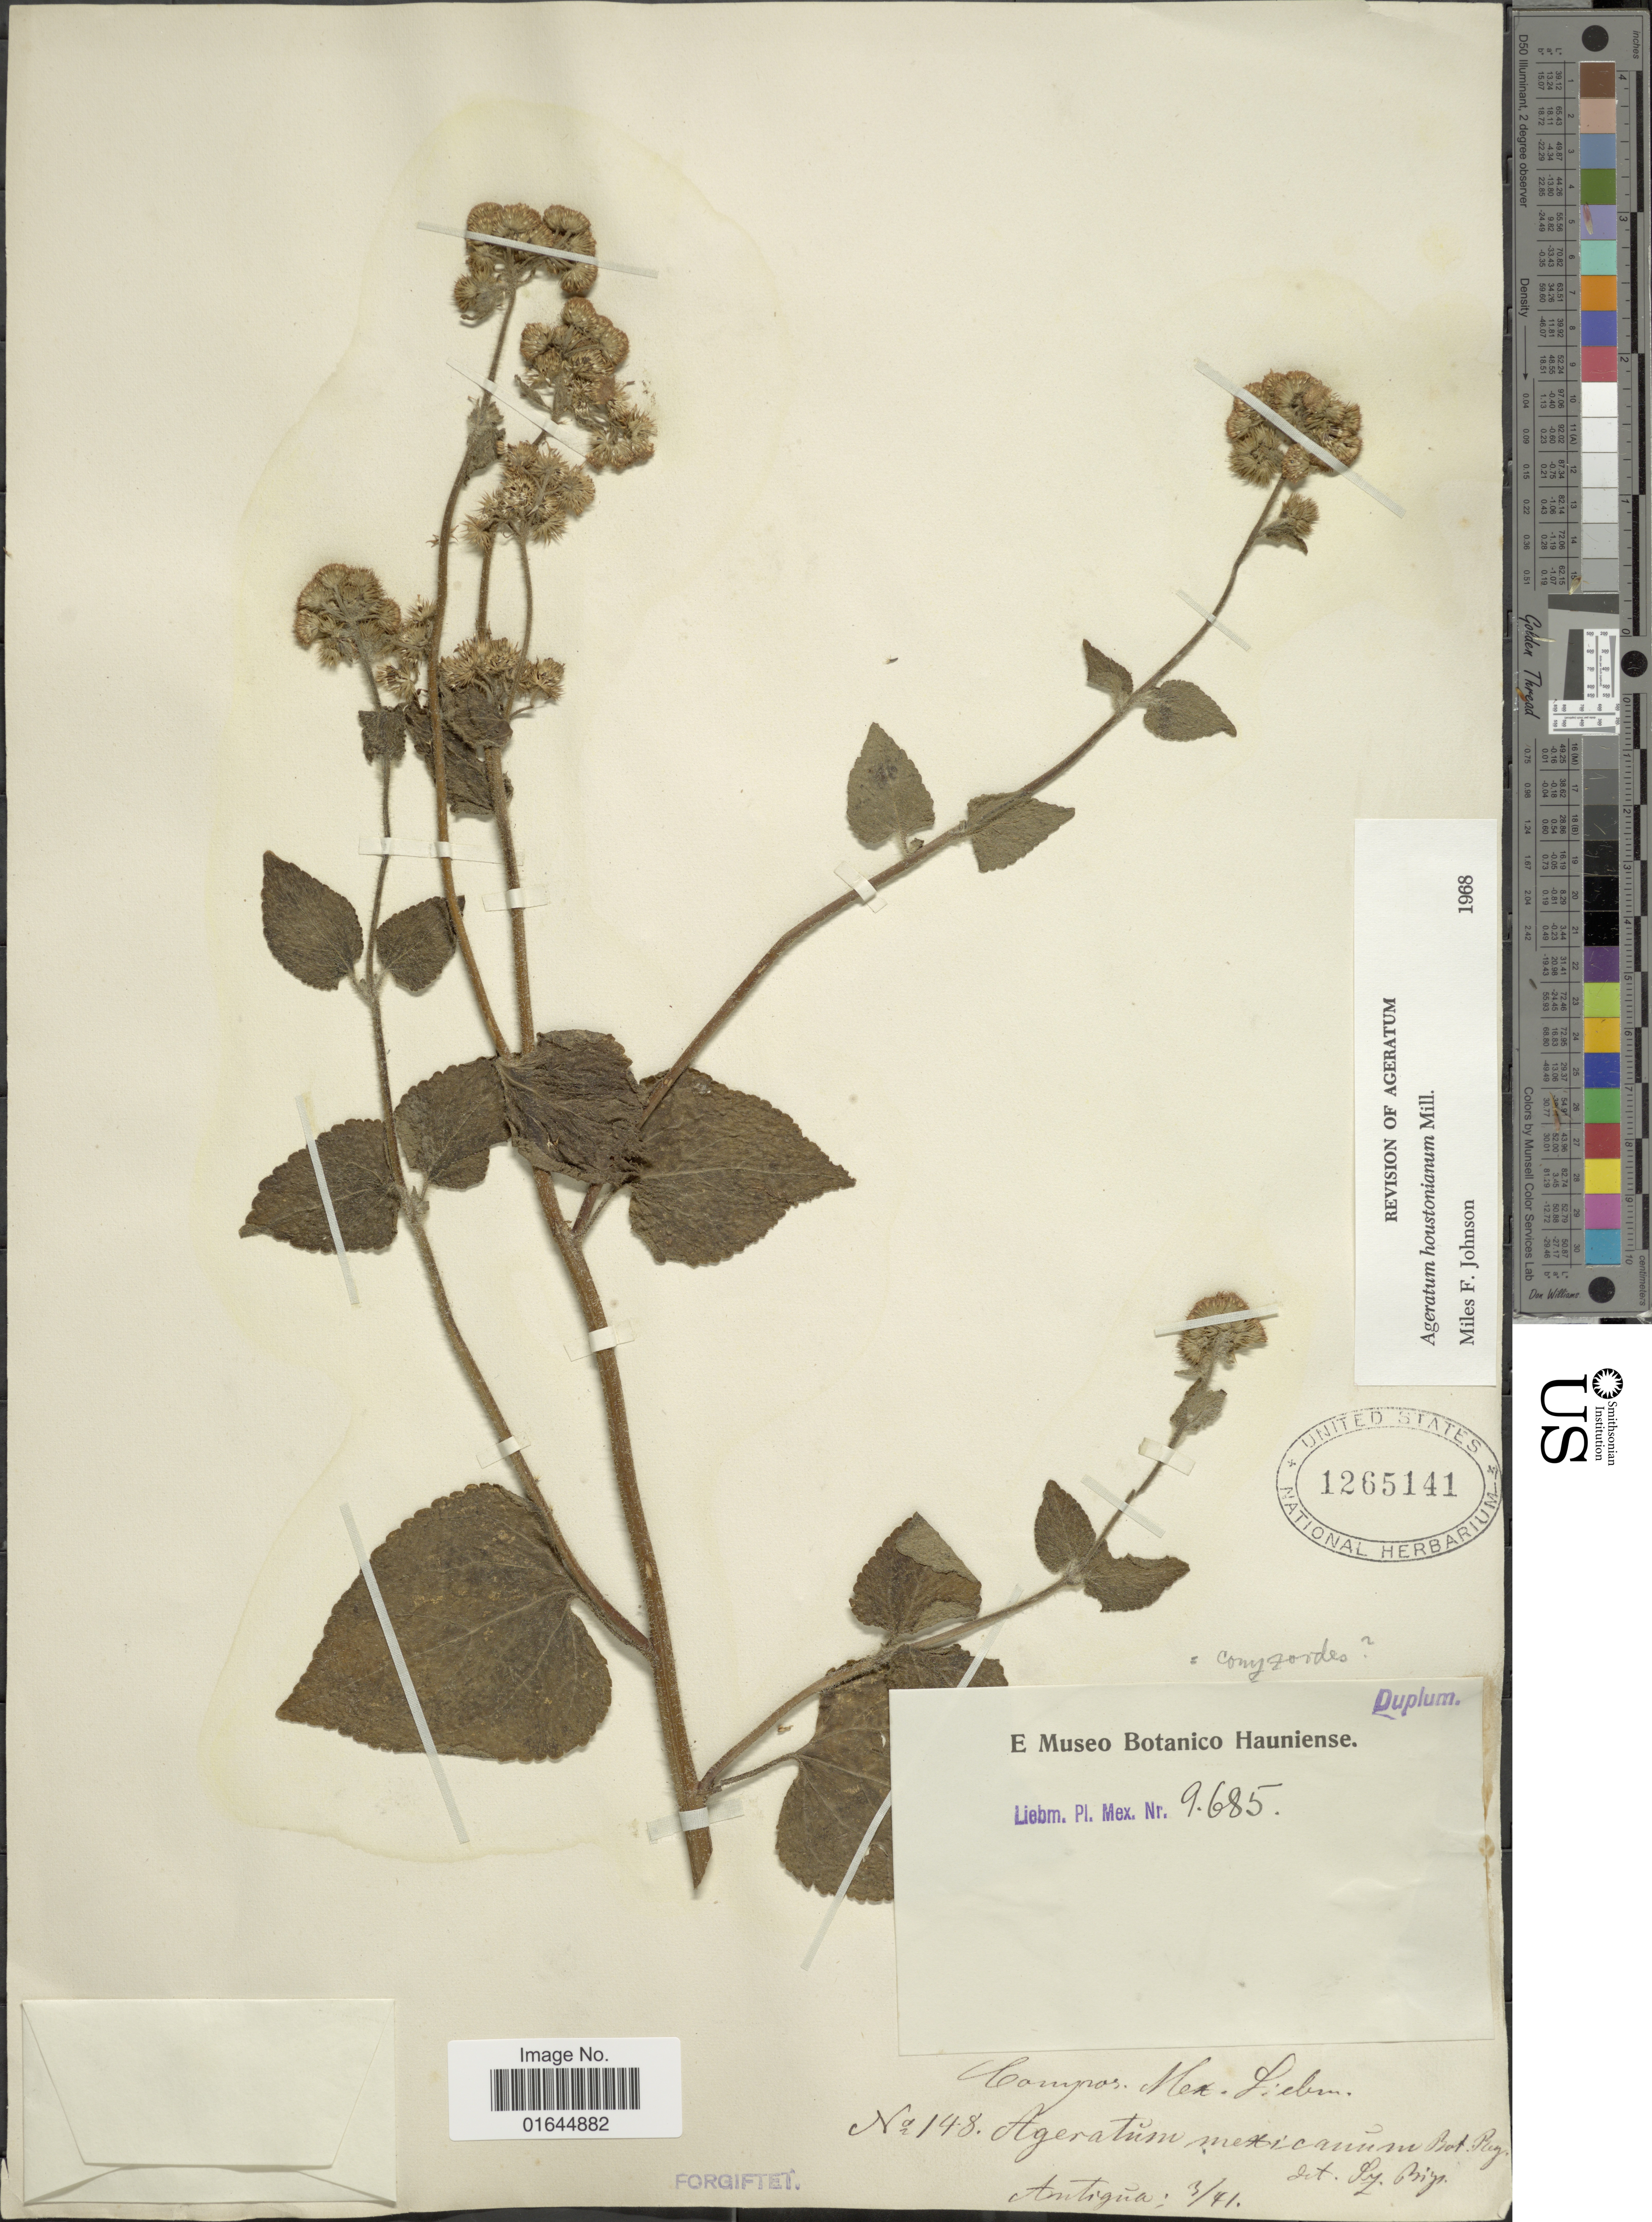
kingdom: Plantae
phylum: Tracheophyta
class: Magnoliopsida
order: Asterales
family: Asteraceae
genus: Ageratum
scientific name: Ageratum houstonianum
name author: Mill.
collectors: Liebmann, --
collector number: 148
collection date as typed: Transcribed d/m/y: /3/41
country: Antigua and Barbuda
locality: Antigua.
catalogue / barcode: US 1265141